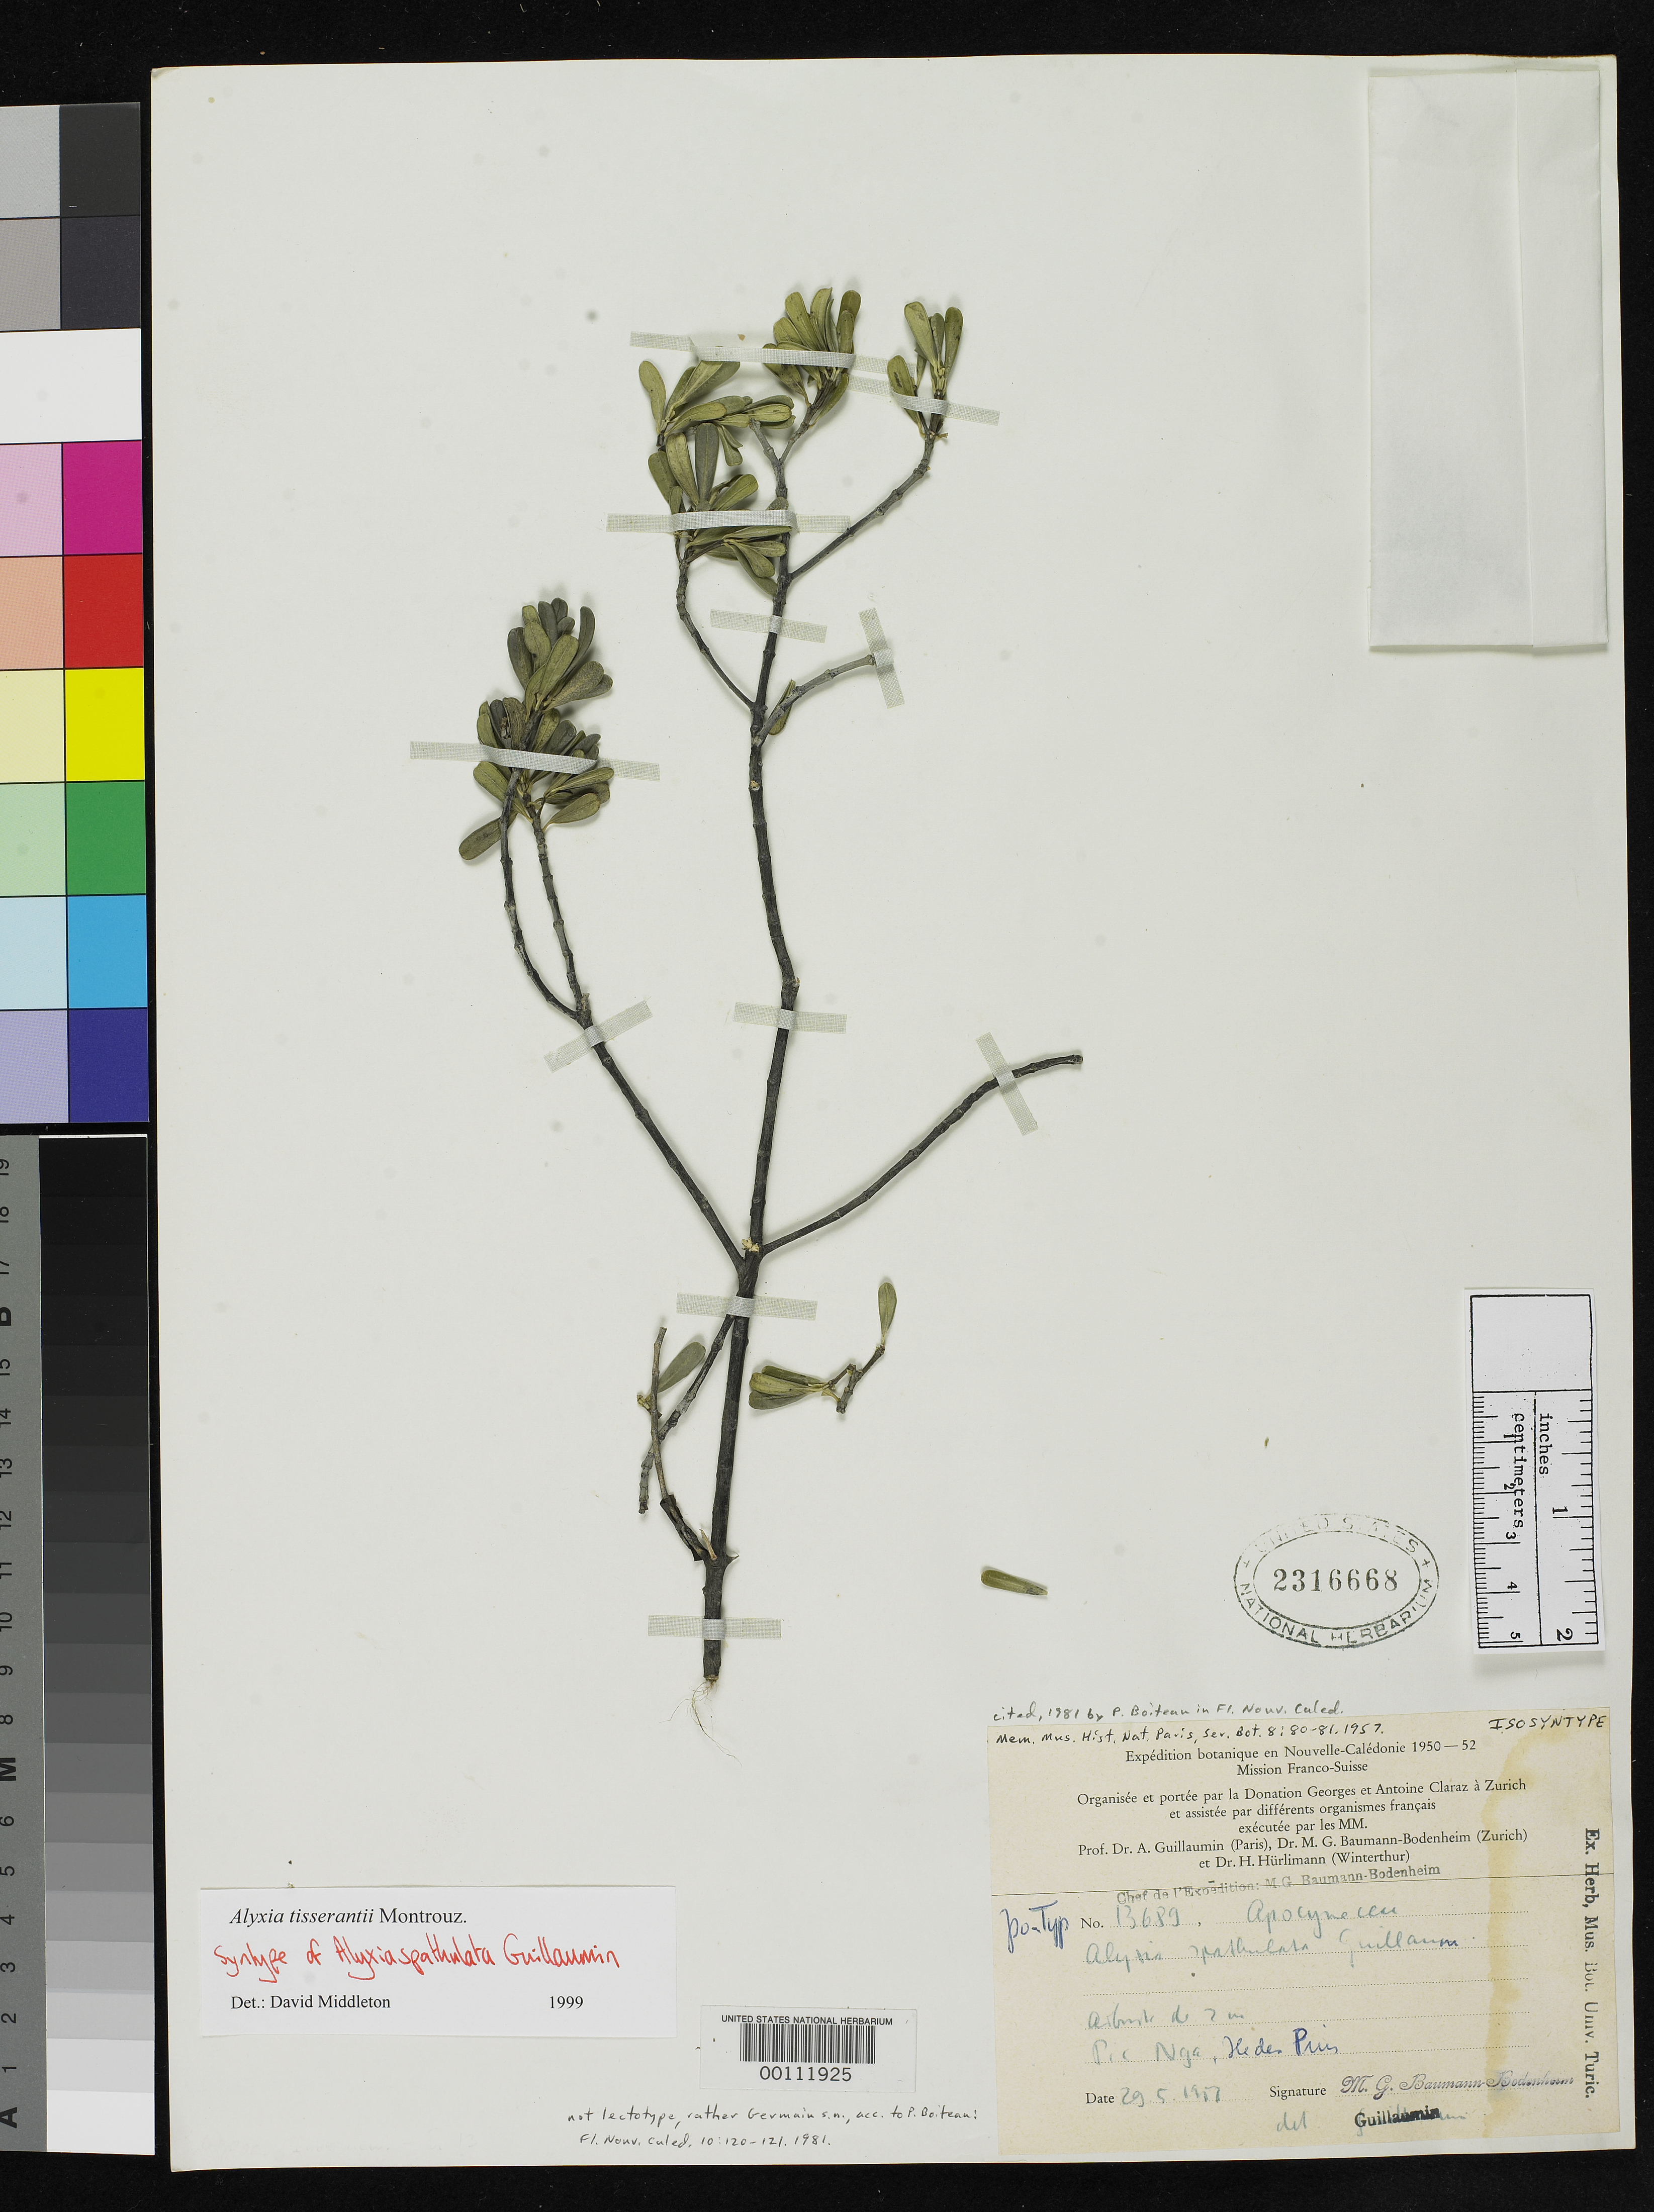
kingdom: Plantae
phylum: Tracheophyta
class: Magnoliopsida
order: Gentianales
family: Apocynaceae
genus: Alyxia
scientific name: Alyxia spathulata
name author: Guillaumin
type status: Isosyntype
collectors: M. G. Baumann-Bodenheim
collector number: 13689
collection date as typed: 29 May 1951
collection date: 1951-05-29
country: New Caledonia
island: Isle of Pines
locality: Pic N'ga, Kunie.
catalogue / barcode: US 2316668